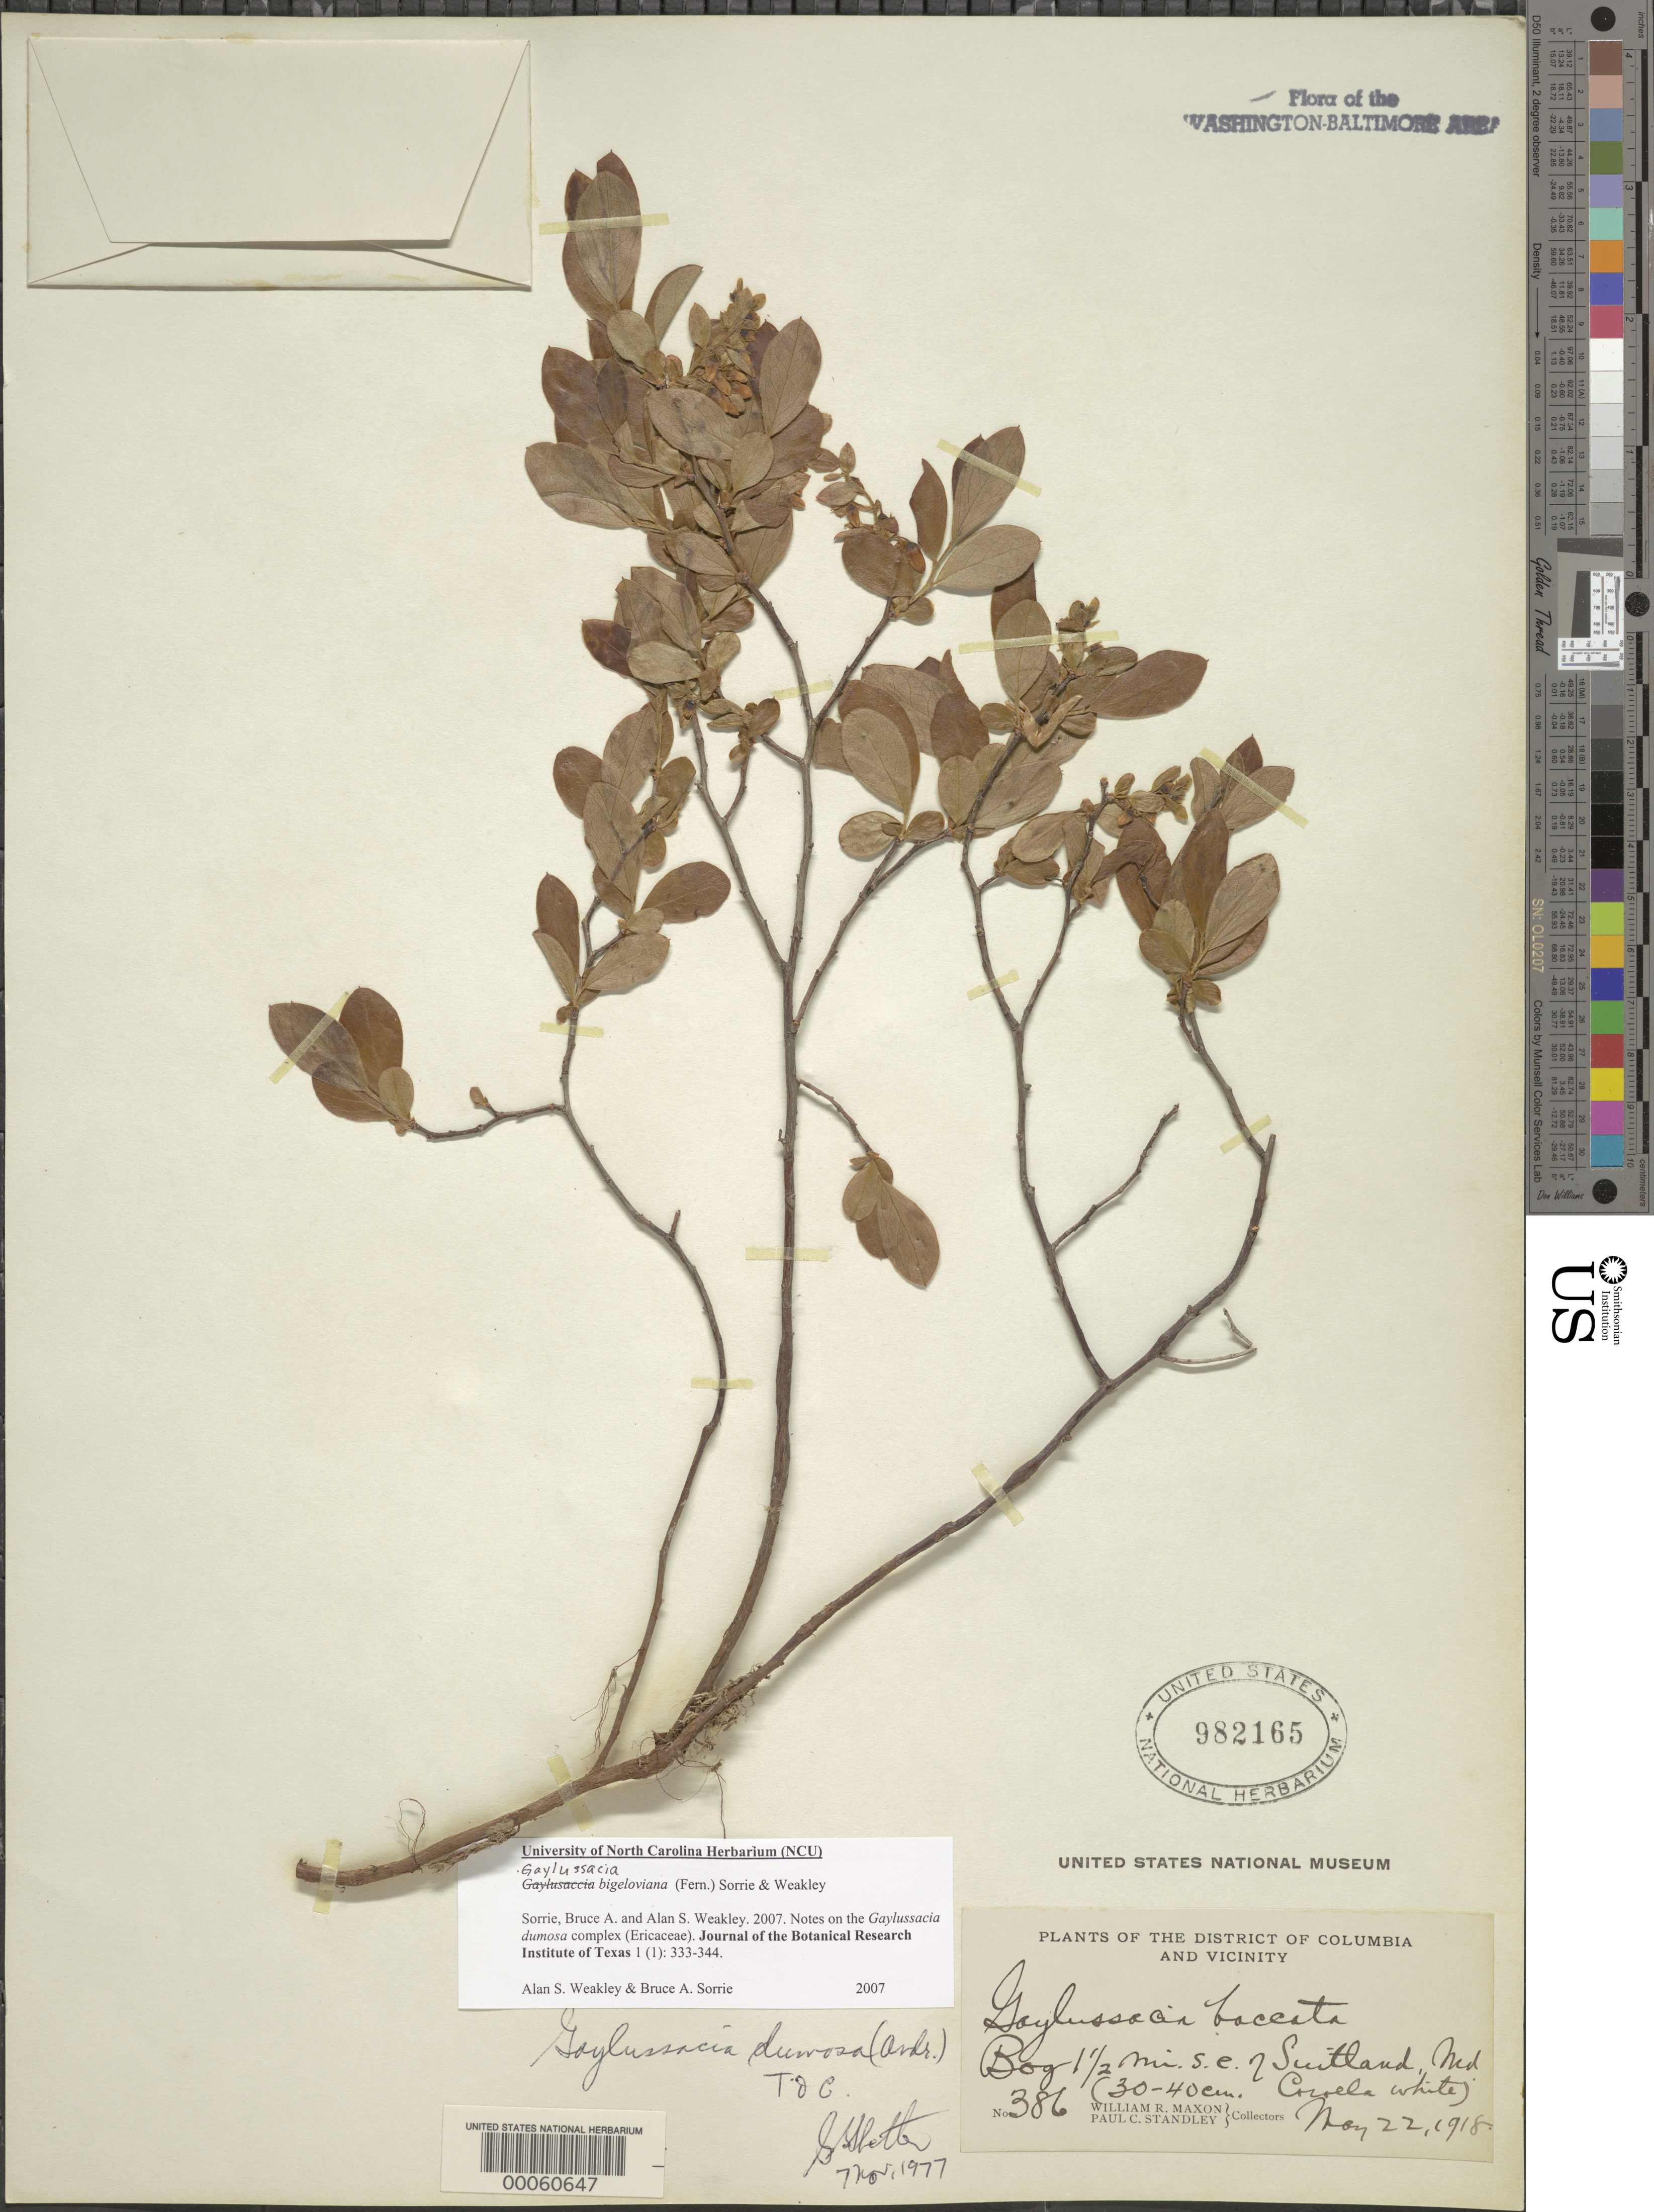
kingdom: Plantae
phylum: Tracheophyta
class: Magnoliopsida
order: Ericales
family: Ericaceae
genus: Gaylussacia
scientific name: Gaylussacia dumosa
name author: (Andrews) Torr. & A. Gray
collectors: W. R. Maxon & P. C. Standley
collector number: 38643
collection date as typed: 22 May 1918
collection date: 1918-05-22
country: United States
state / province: Maryland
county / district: Prince George's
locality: Southeast of Suitland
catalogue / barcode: US 982165